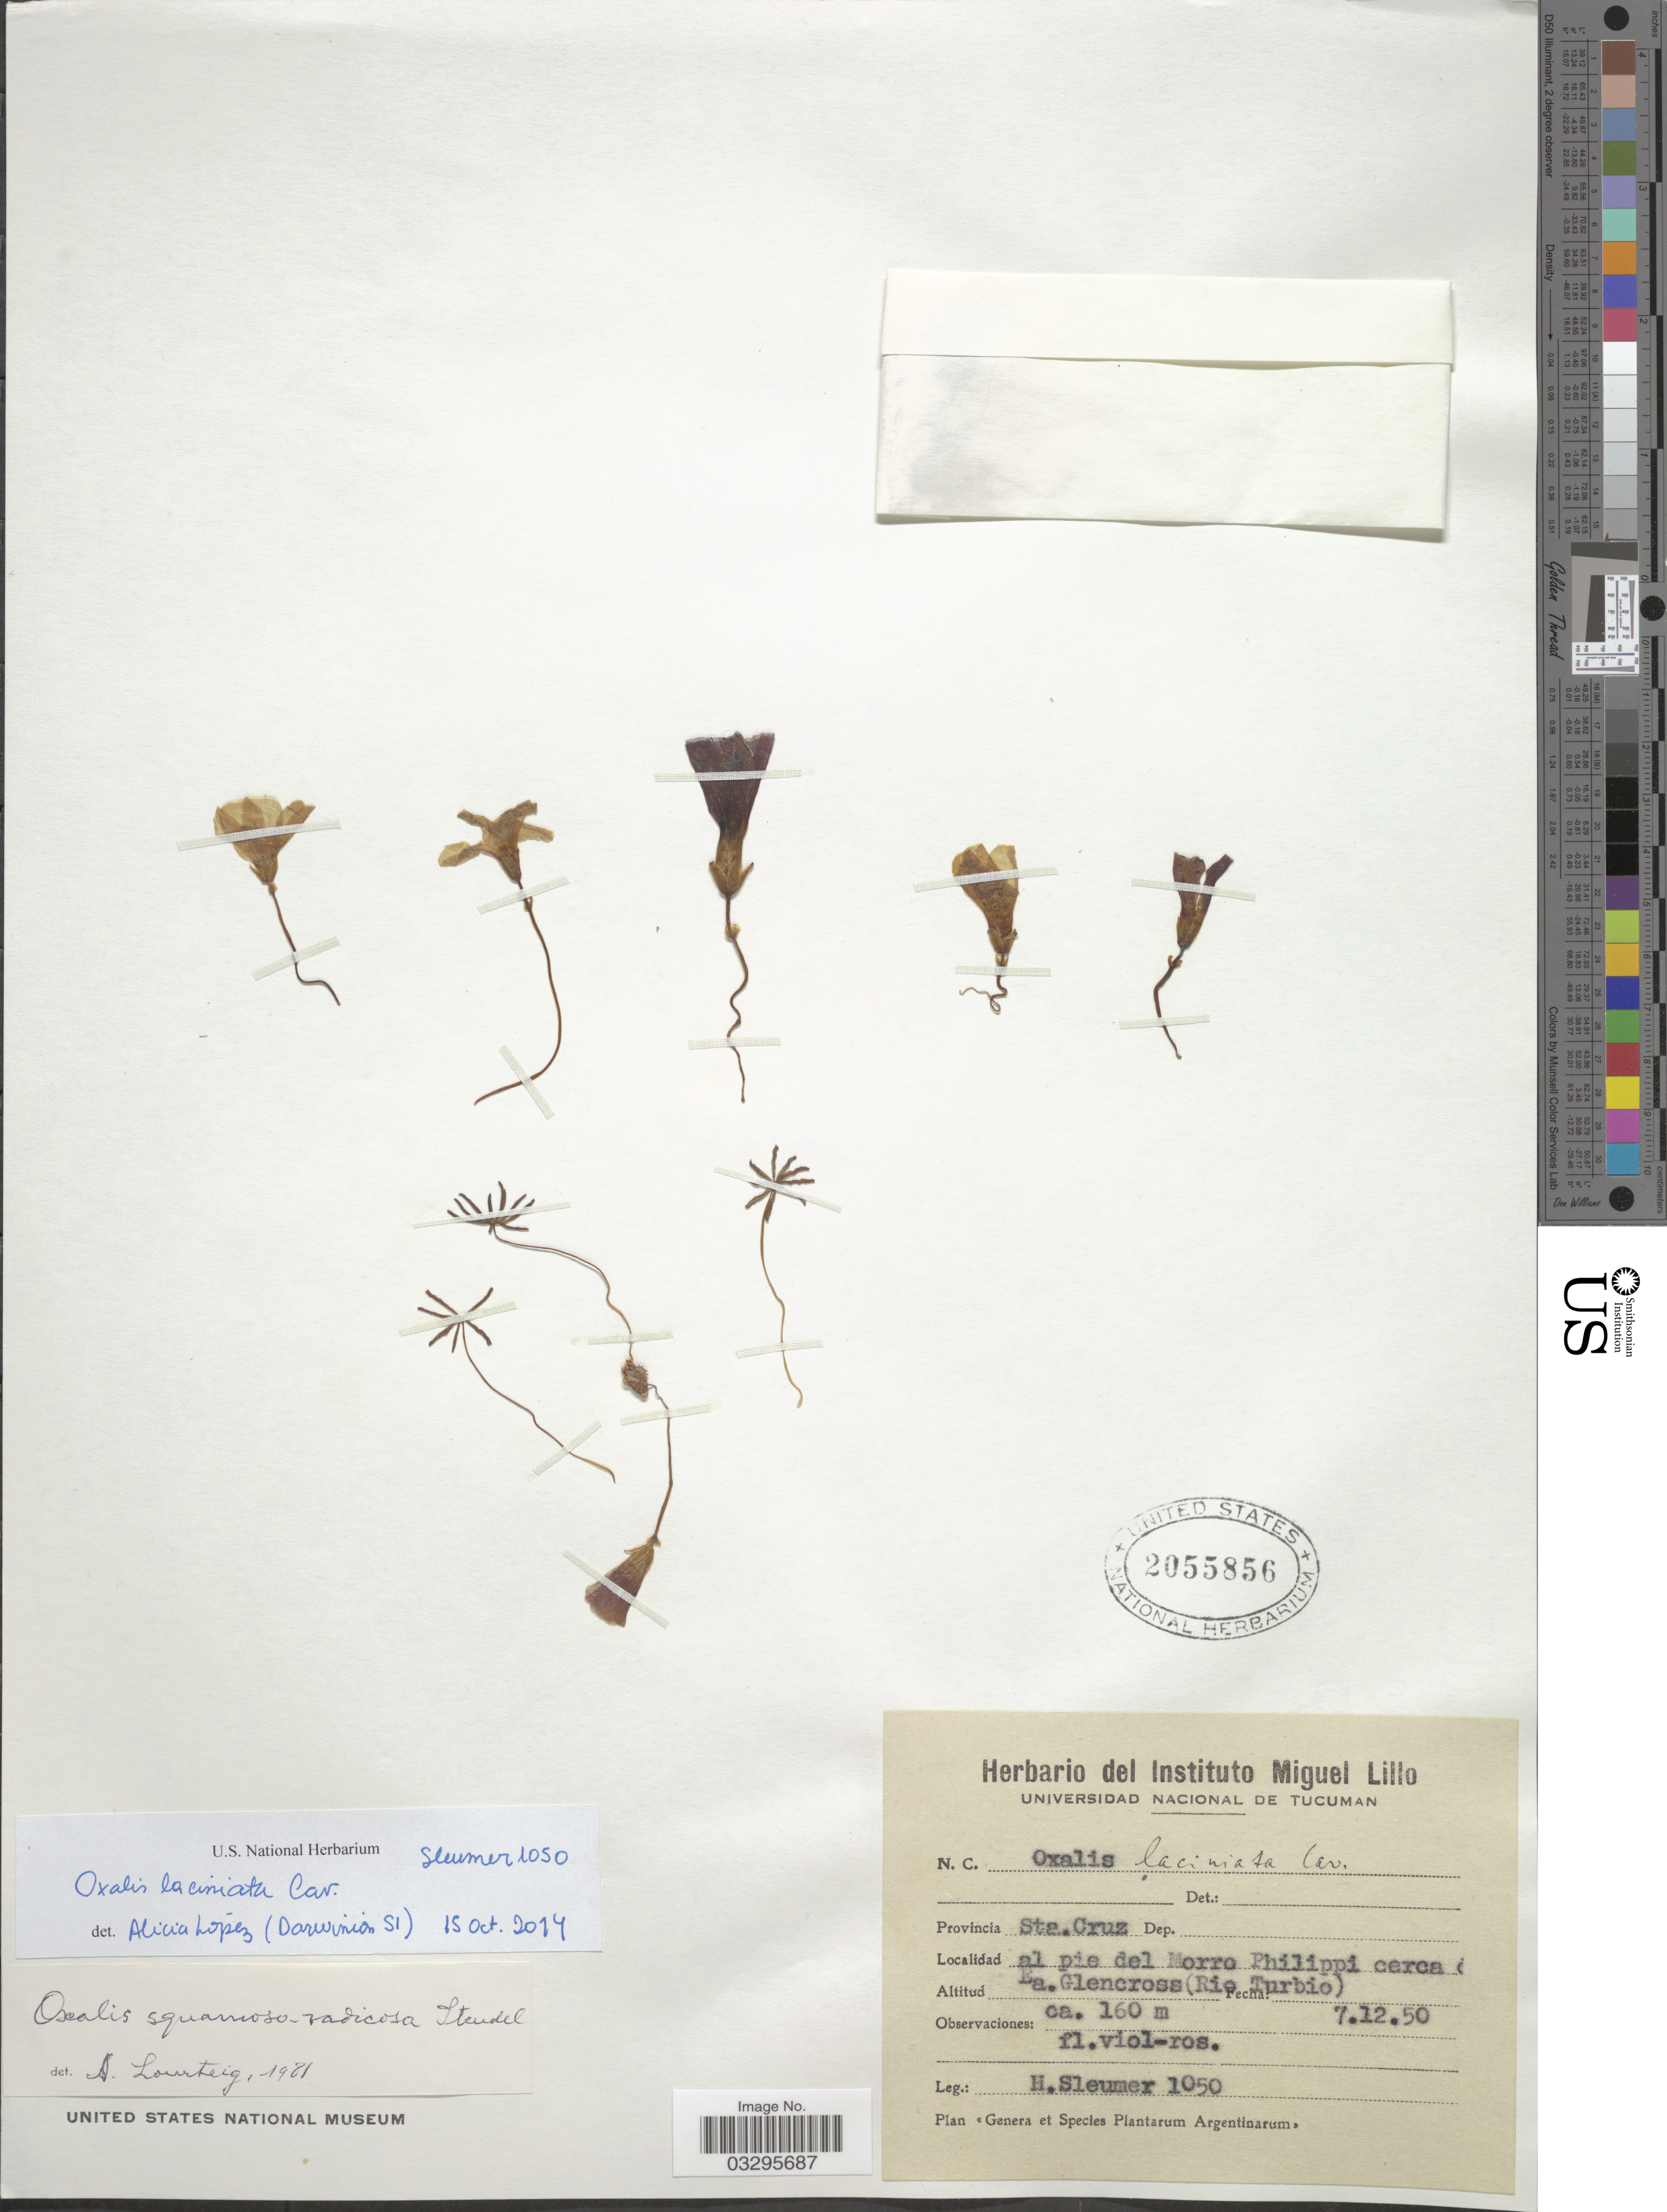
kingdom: Plantae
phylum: Tracheophyta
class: Magnoliopsida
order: Oxalidales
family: Oxalidaceae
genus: Oxalis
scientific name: Oxalis laciniata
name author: Cav.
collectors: H. O. Sleumer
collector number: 1050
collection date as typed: Transcribed d/m/y: 7/12/50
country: Argentina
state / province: Santa Cruz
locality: Al pie del Morro Philippi cerca Ea. Glencross (Rio Turbio).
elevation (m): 160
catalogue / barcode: US 2055856